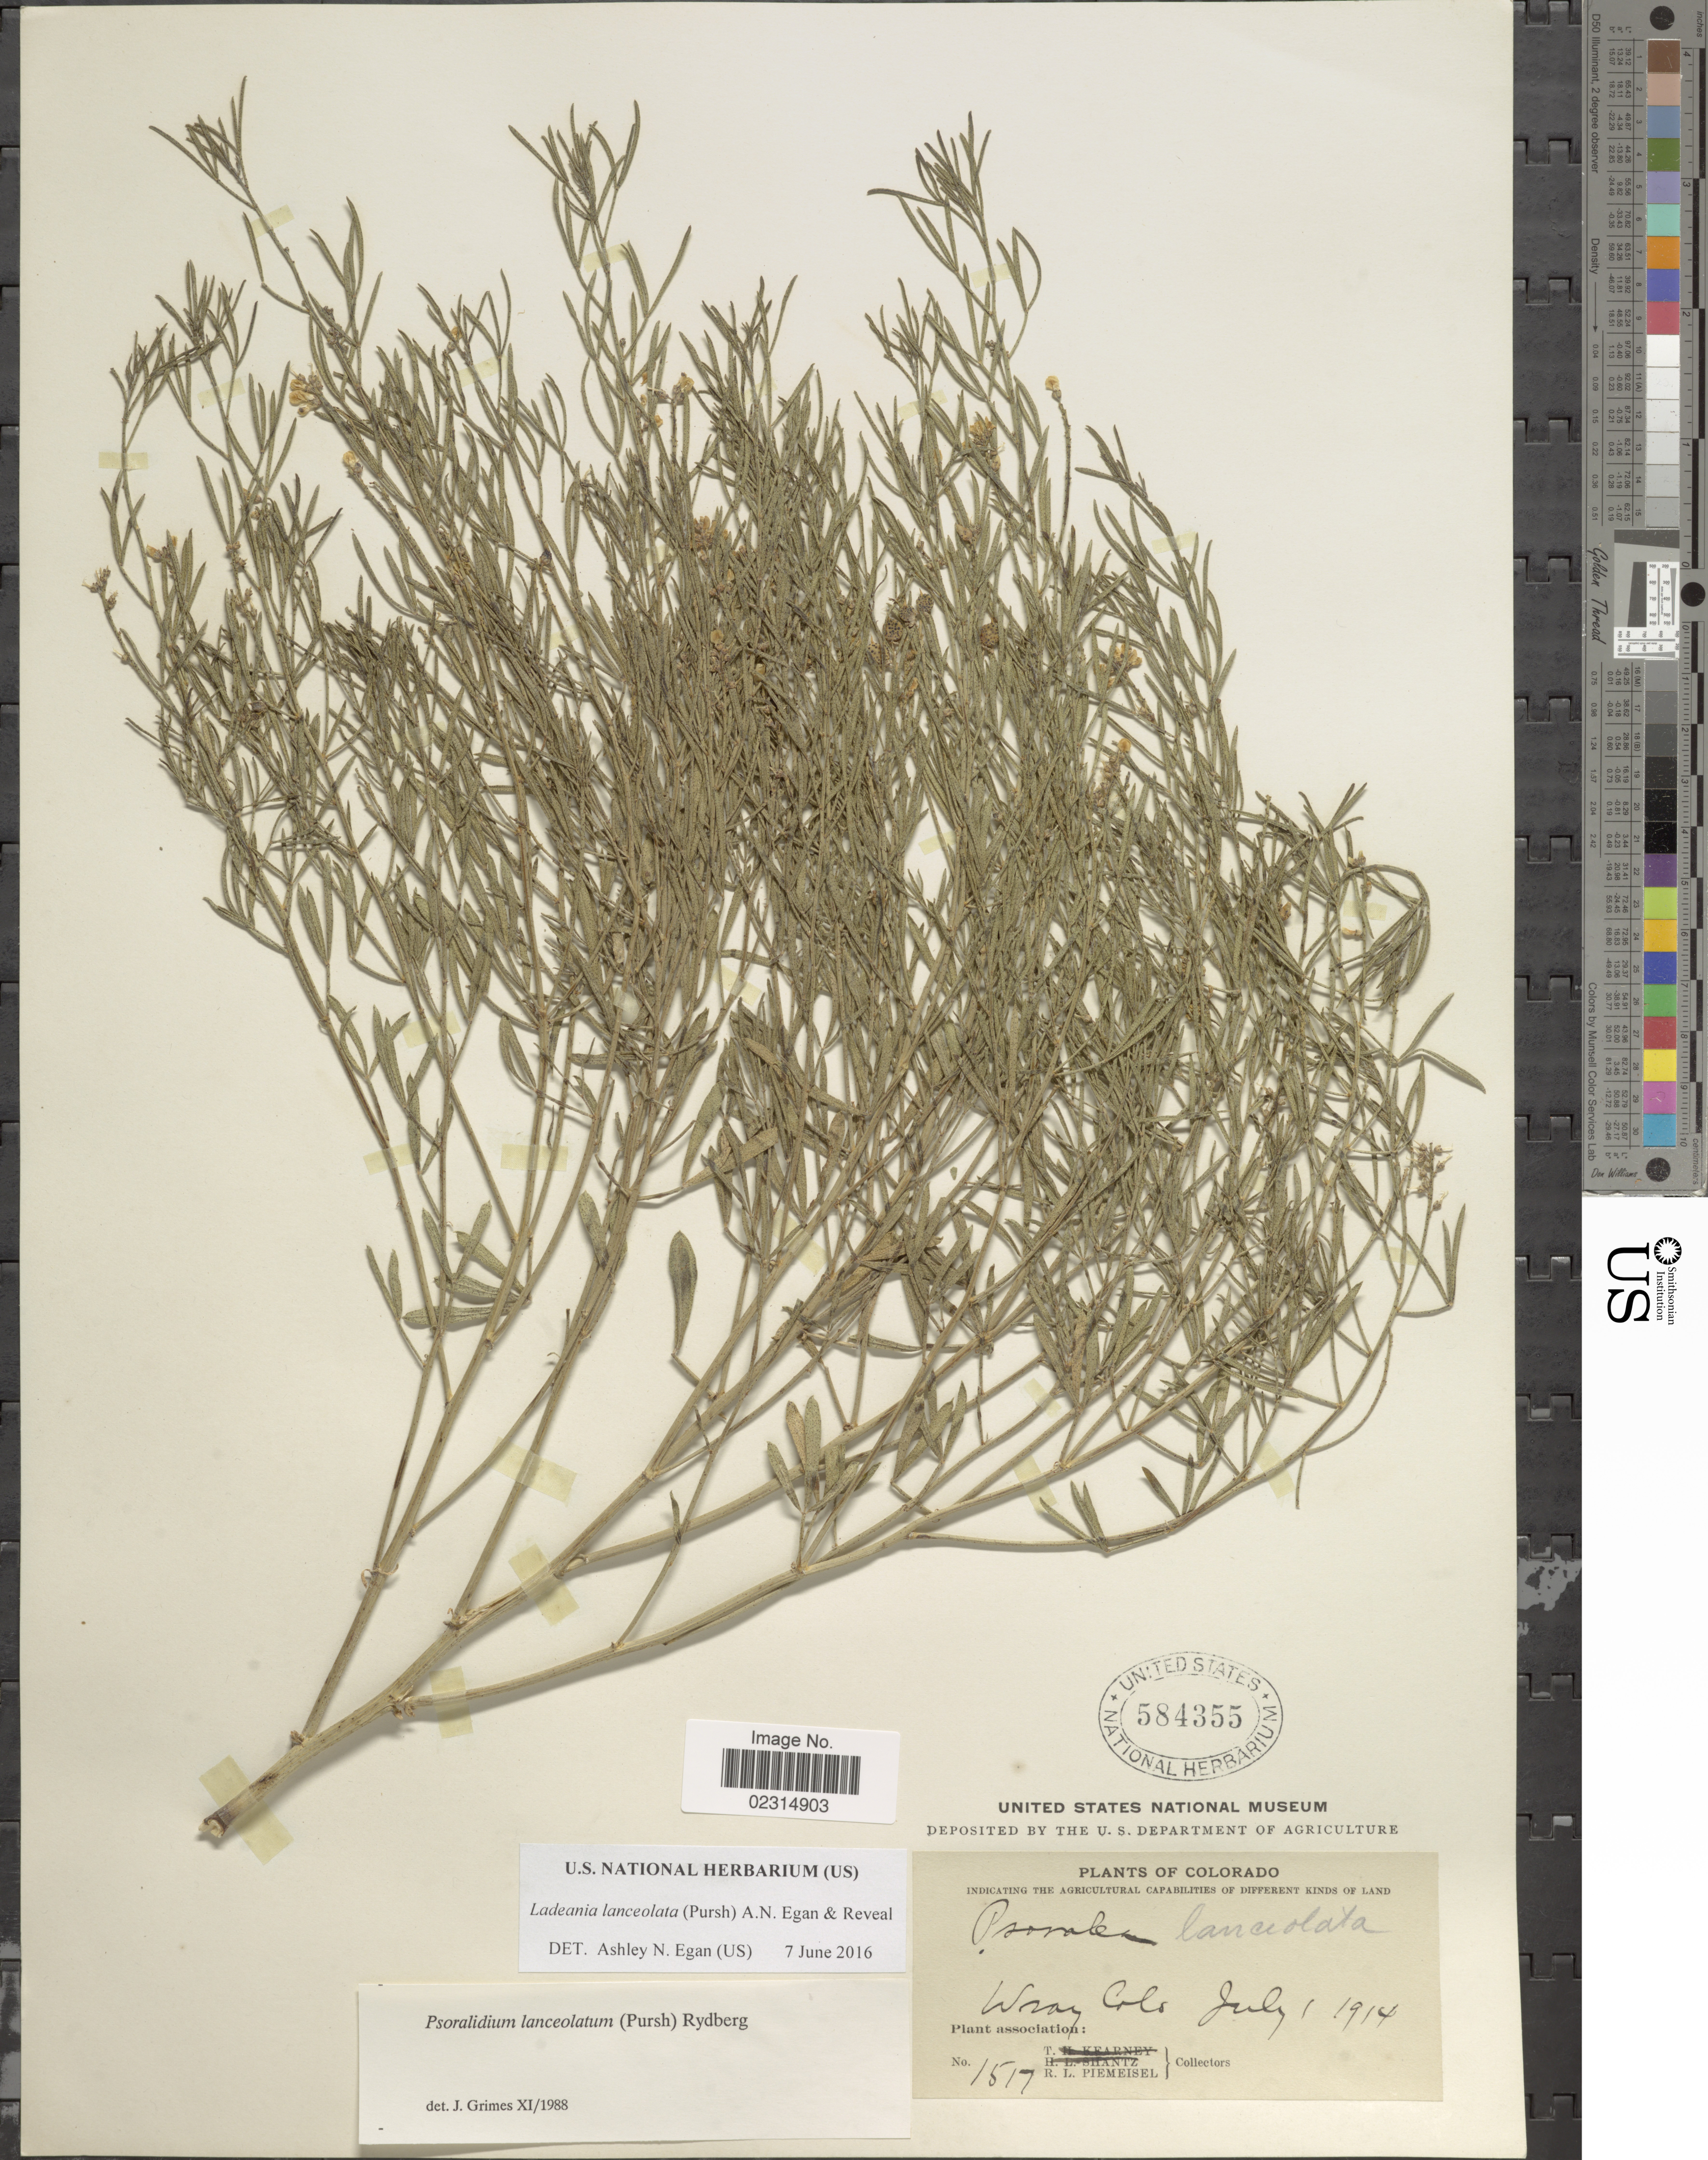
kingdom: Plantae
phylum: Tracheophyta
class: Magnoliopsida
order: Fabales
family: Fabaceae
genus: Ladeania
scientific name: Ladeania lanceolata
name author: (Pursh) A.N. Egan & Reveal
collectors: R. L. Piemeisel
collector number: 1517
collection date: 1914-07-01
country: United States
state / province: Colorado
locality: Wray Colo, Plant Association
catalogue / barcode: US 584355